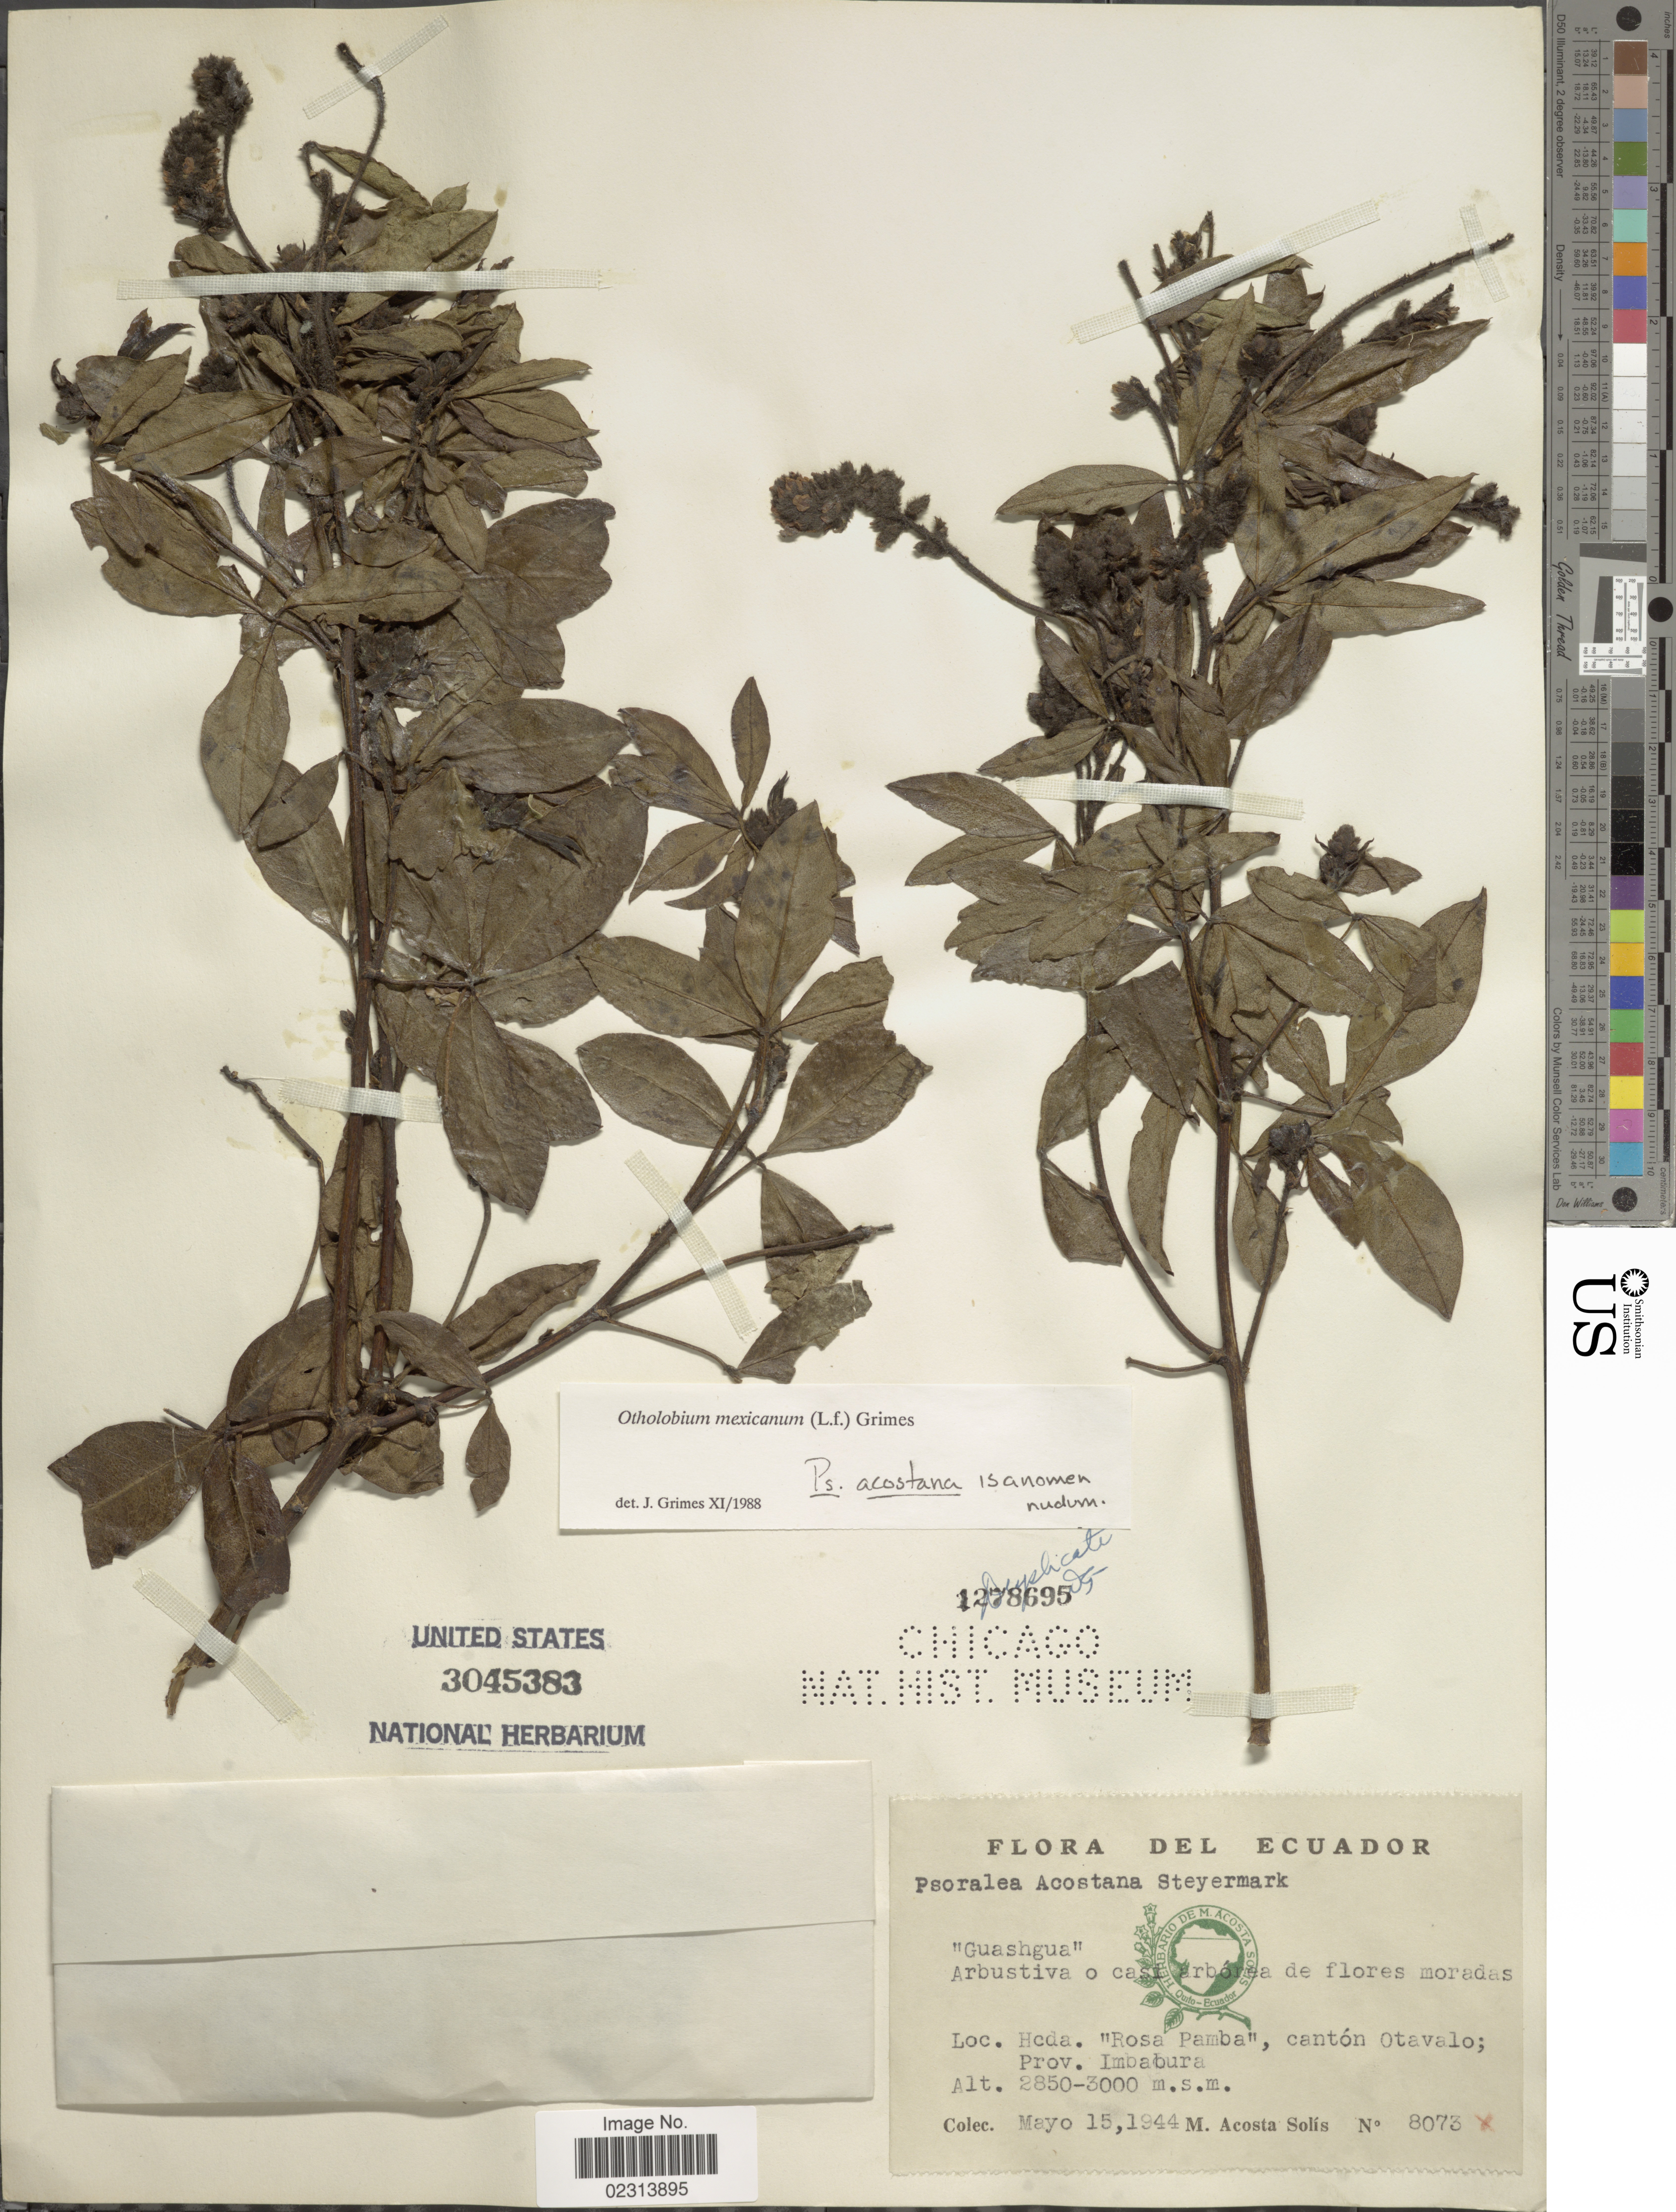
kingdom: Plantae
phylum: Tracheophyta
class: Magnoliopsida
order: Fabales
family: Fabaceae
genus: Otholobium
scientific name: Otholobium mexicanum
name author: (L. f.) J.W. Grimes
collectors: M. Acosta Solis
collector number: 8073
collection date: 1944-05-15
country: Ecuador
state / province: Imbabura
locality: Hcda. Rosa Pamba, canton Otavalo; Prov. Imababura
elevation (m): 2850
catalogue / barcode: US 3045383